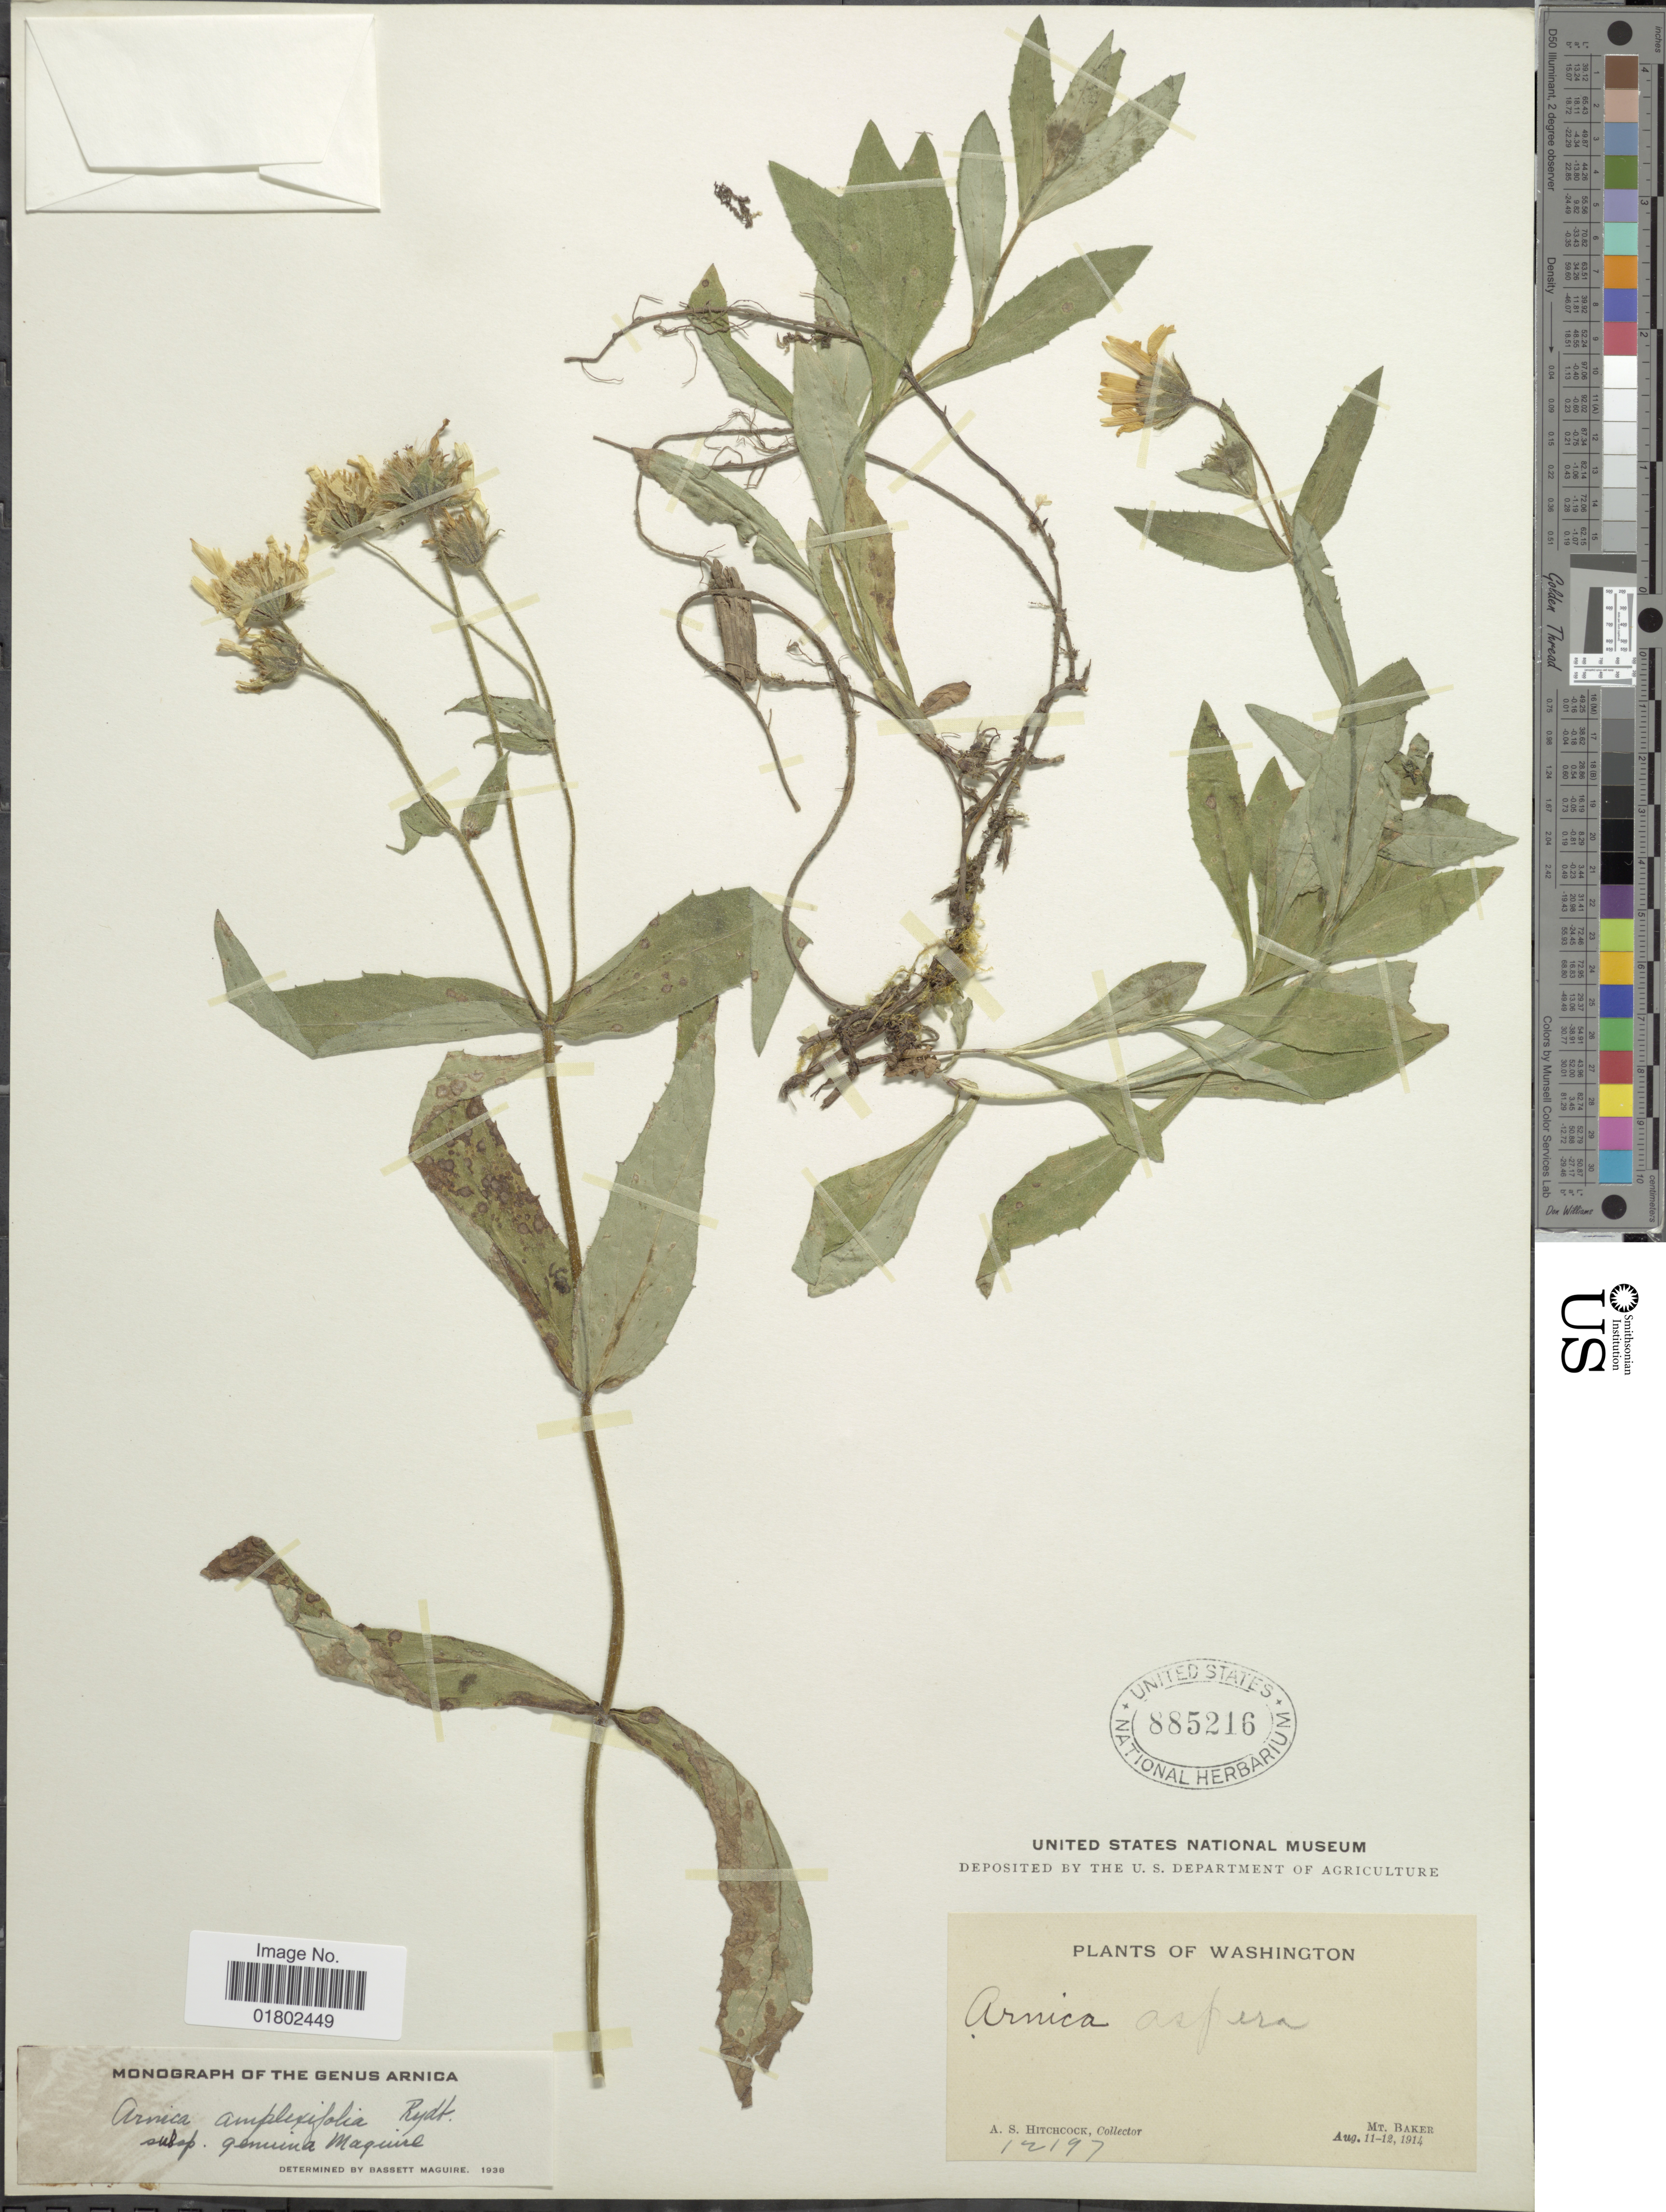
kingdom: Plantae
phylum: Tracheophyta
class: Magnoliopsida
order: Asterales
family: Asteraceae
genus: Arnica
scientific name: Arnica amplexifolia subsp. genuina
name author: Maguire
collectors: A. S. Hitchcock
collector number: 12197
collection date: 1914-08-11/1914-08-12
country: United States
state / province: Washington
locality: Mt. Baker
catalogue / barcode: US 885216